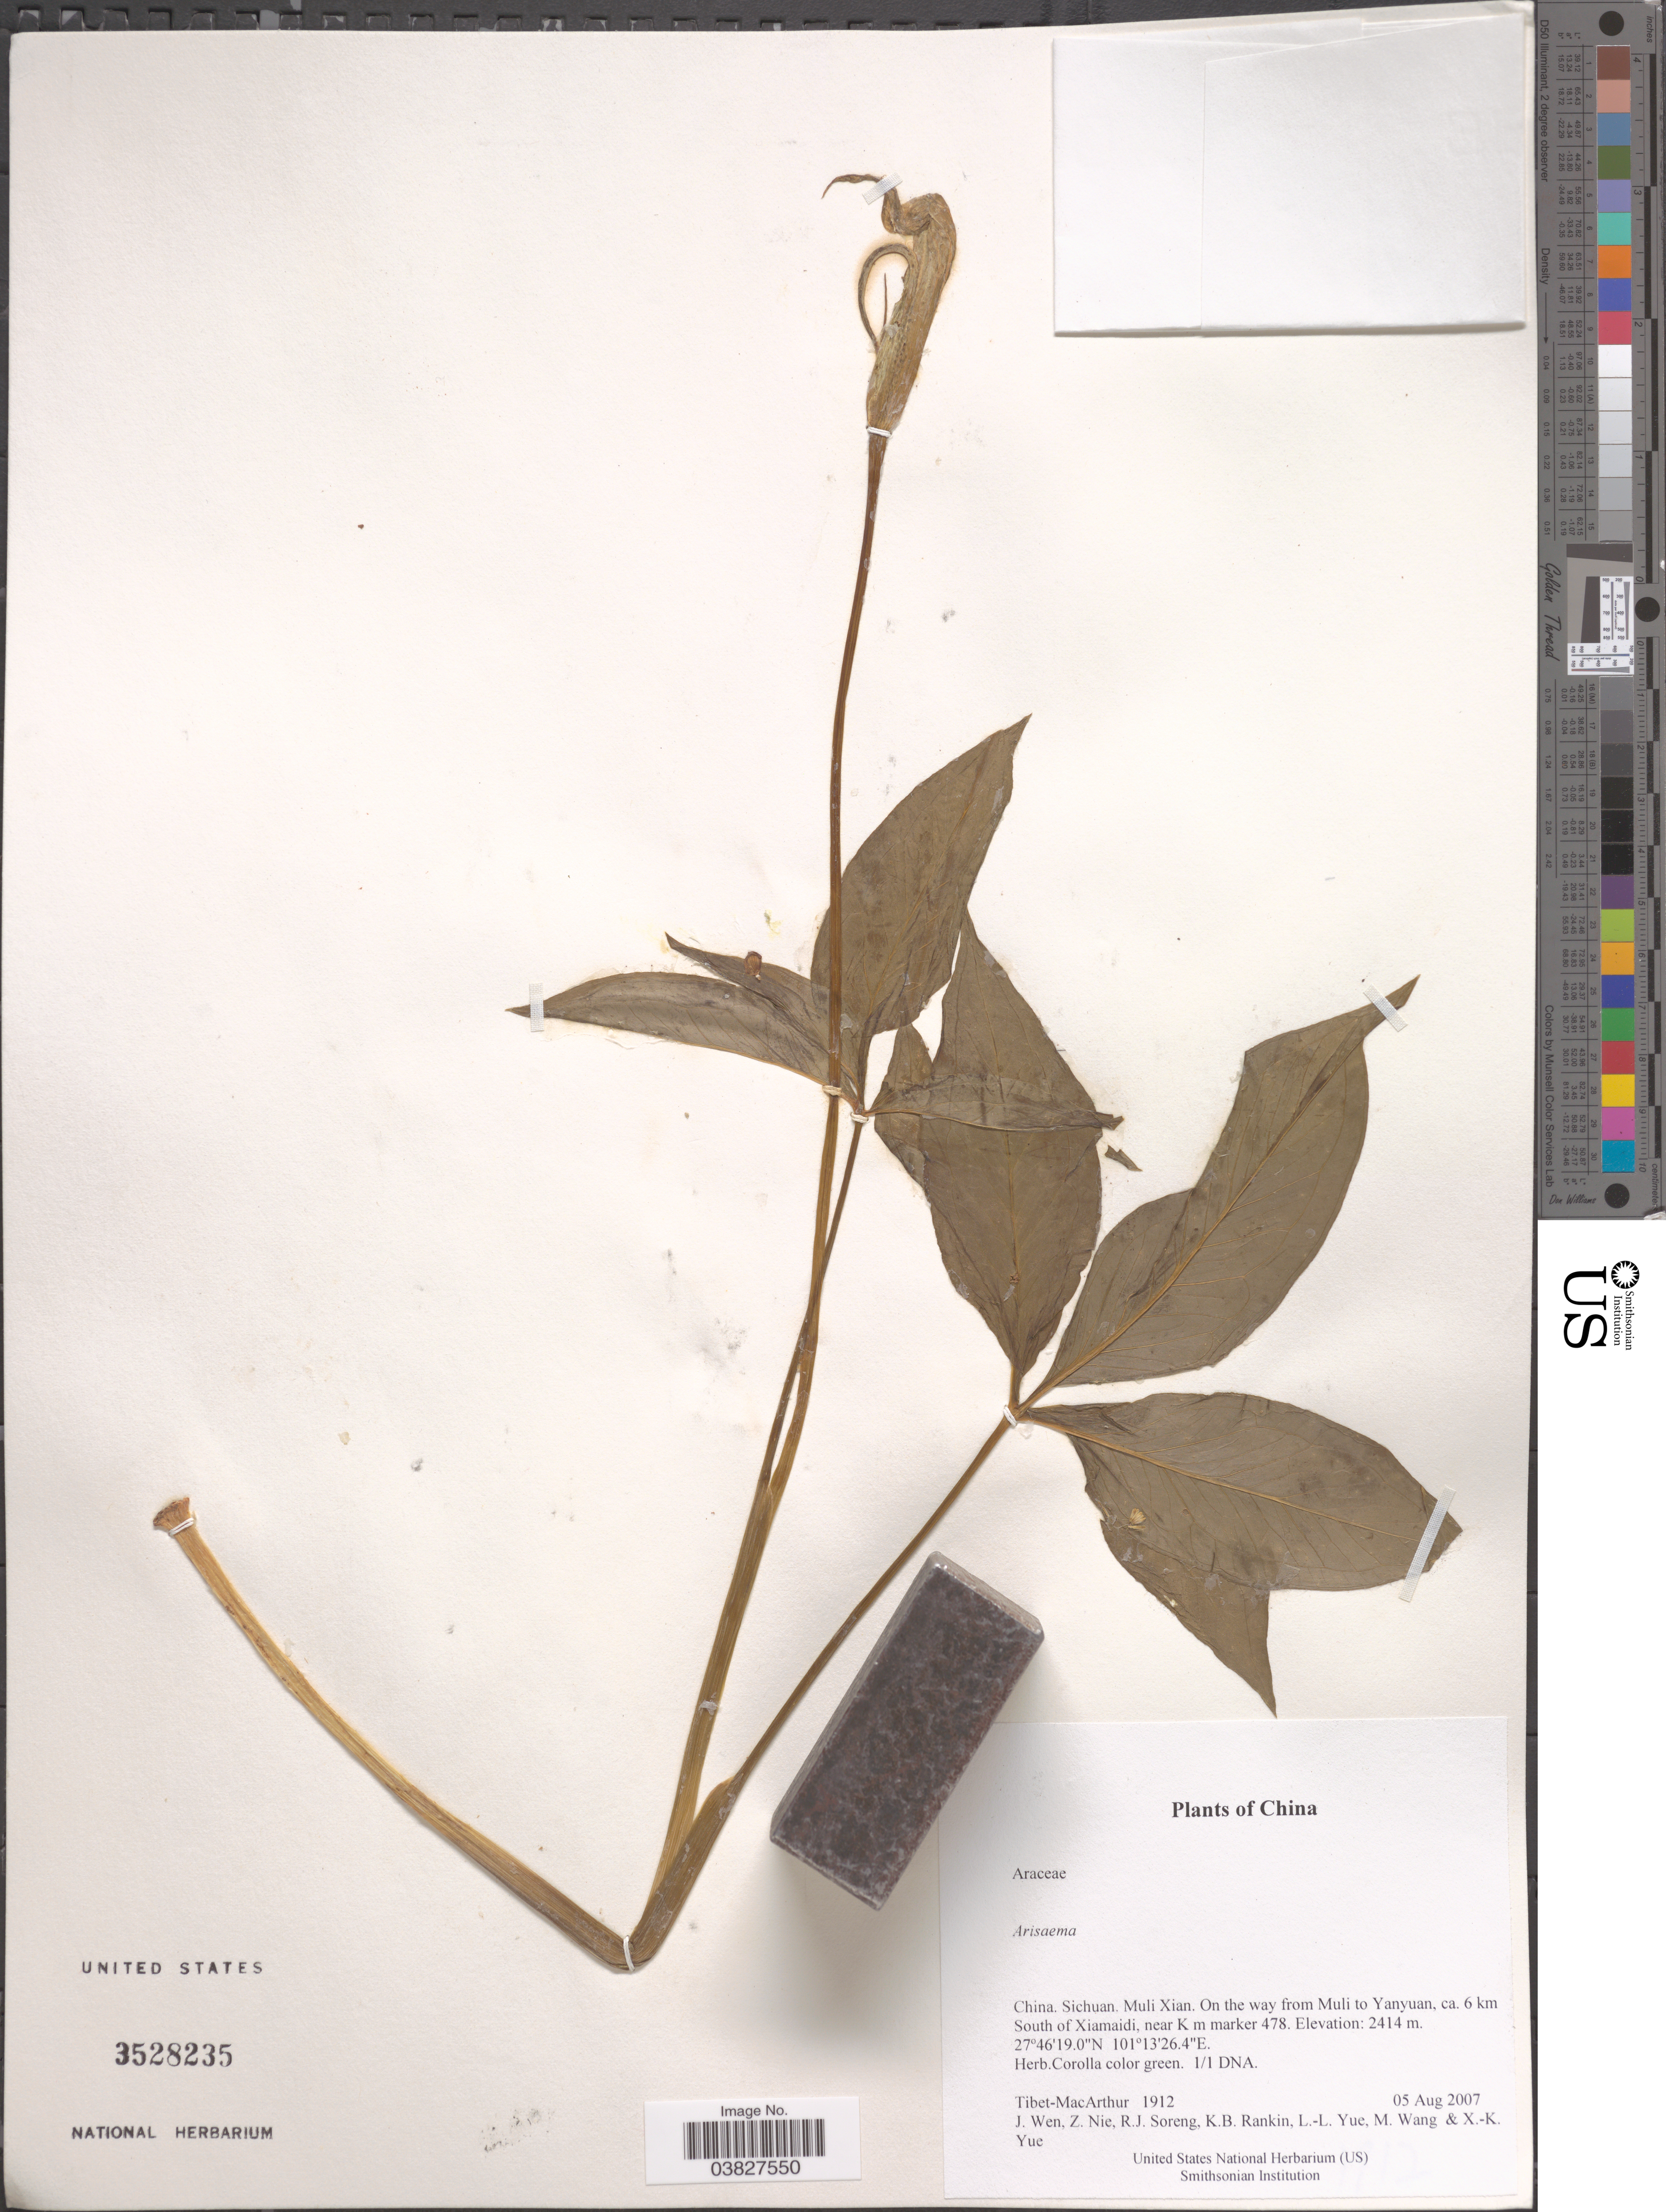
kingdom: Plantae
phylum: Tracheophyta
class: Liliopsida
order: Alismatales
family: Araceae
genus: Arisaema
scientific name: Arisaema yunnanense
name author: Buchet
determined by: Ma, Zheng Xu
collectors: Tibet-MacArthur, J. Wen, Z. Nie, R. J. Soreng & et al.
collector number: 1912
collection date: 2007-08-05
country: China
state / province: Sichuan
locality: Muli Xian. On the way from Muli to Yanyuan, ca. 6 km South of Xiamaidi, near K m marker 478.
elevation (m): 2414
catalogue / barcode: US 3528235